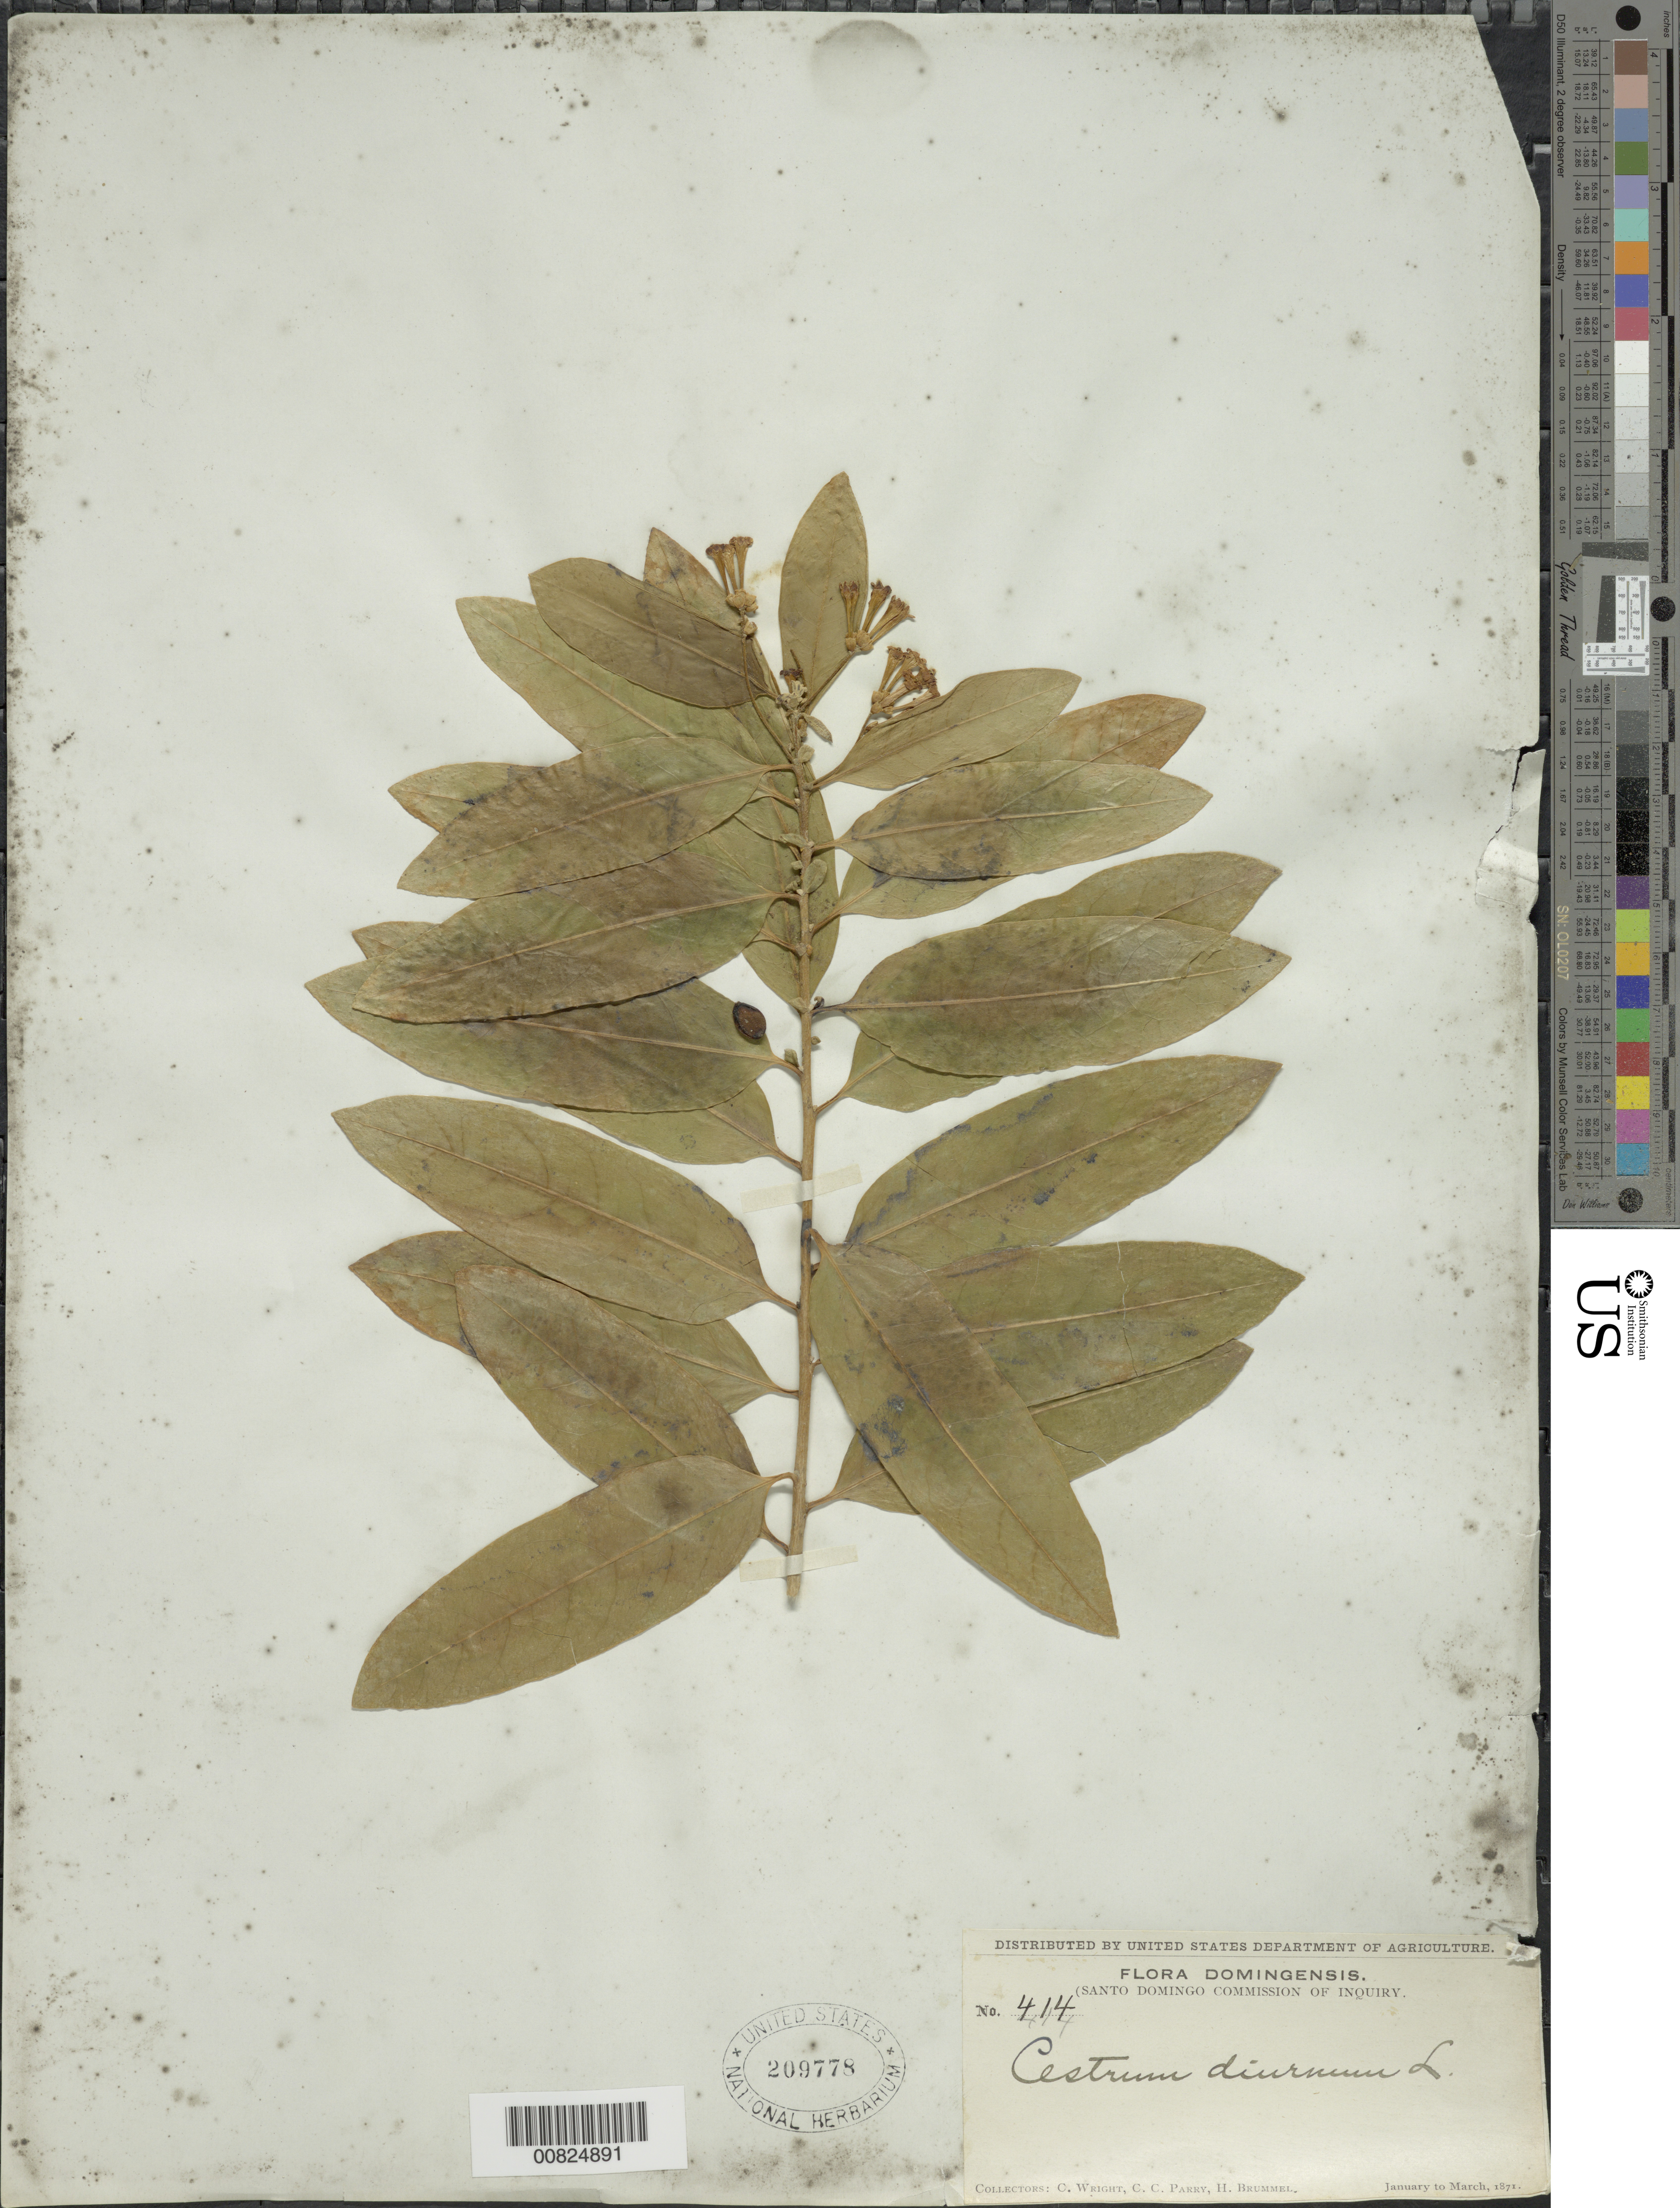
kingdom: Plantae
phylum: Tracheophyta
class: Magnoliopsida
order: Solanales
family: Solanaceae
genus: Cestrum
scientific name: Cestrum diurnum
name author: L.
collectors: C. Wright, C. C. Parry & H. Brummel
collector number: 414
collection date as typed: Jan 1871 to -- Mar 1871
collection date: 1871-01/1871-03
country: Dominican Republic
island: Hispaniola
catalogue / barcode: US 209778